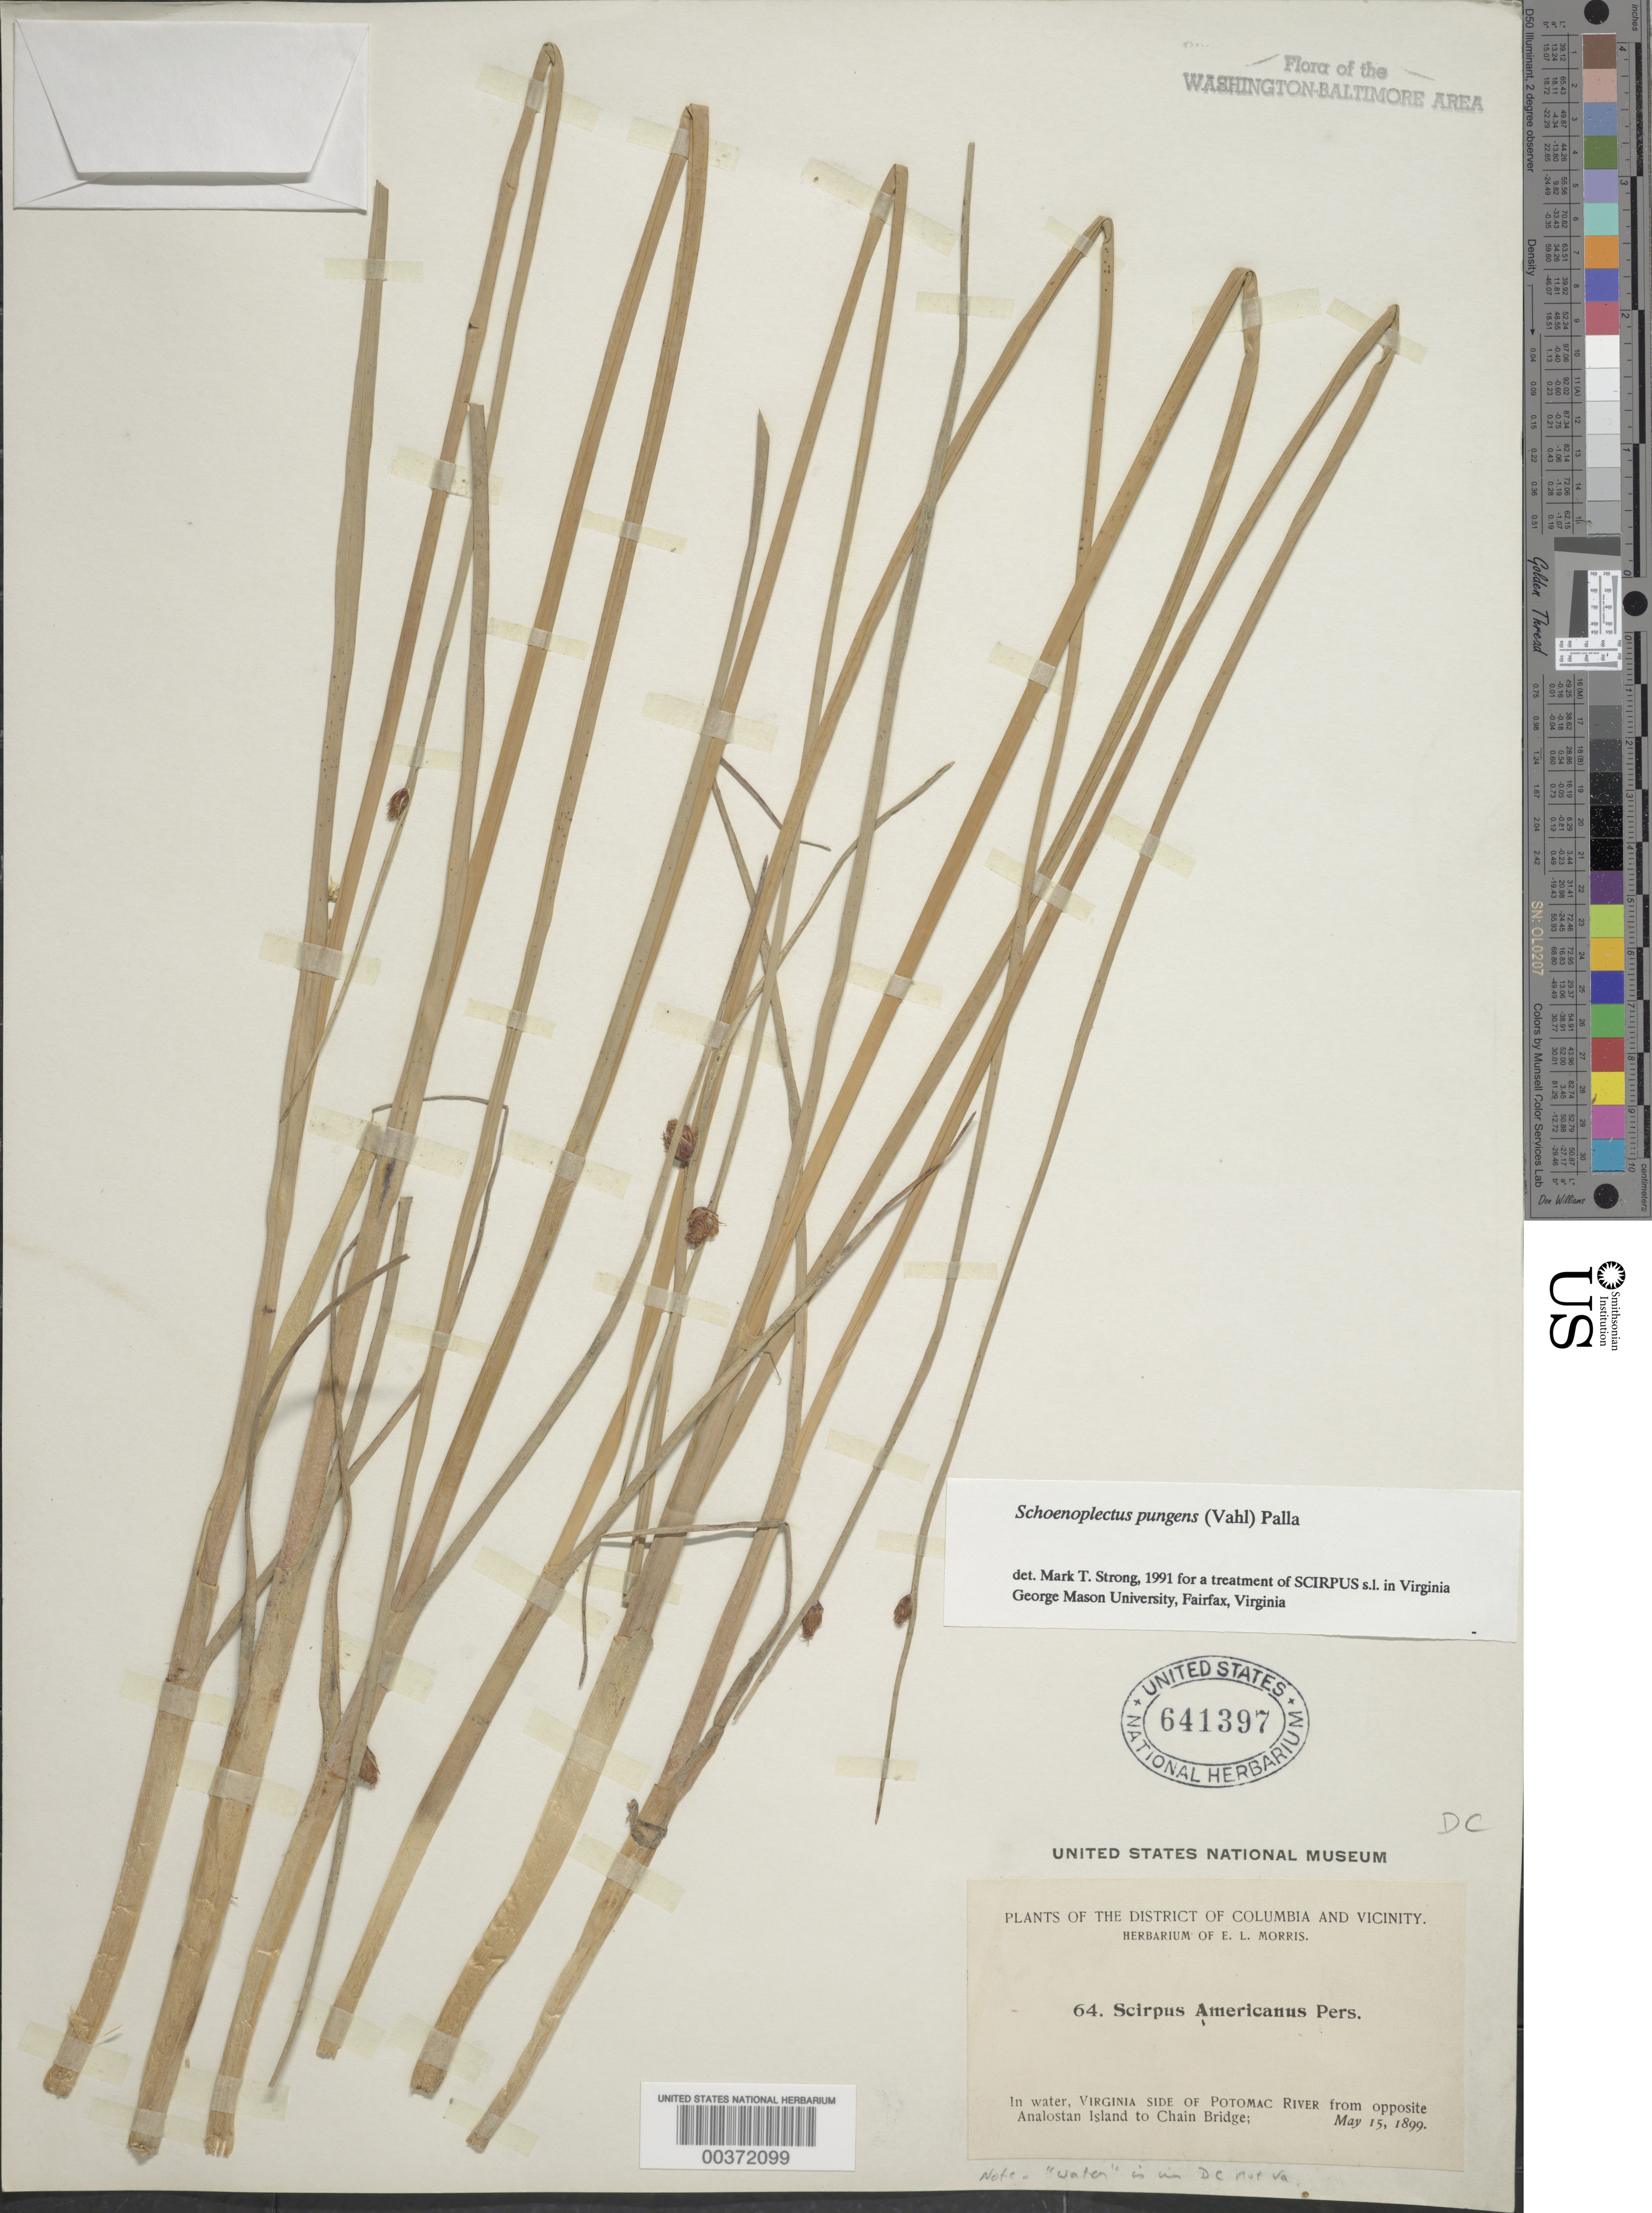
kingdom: Plantae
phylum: Tracheophyta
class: Liliopsida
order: Poales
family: Cyperaceae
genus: Schoenoplectus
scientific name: Schoenoplectus americanus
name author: (Pers.) Volkart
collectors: E. L. Morris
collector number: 64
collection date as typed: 15 May 1899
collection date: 1899-05-15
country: United States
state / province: Virginia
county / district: Arlington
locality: opposite Analostan Island to Chain Bridge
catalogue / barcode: US 641397